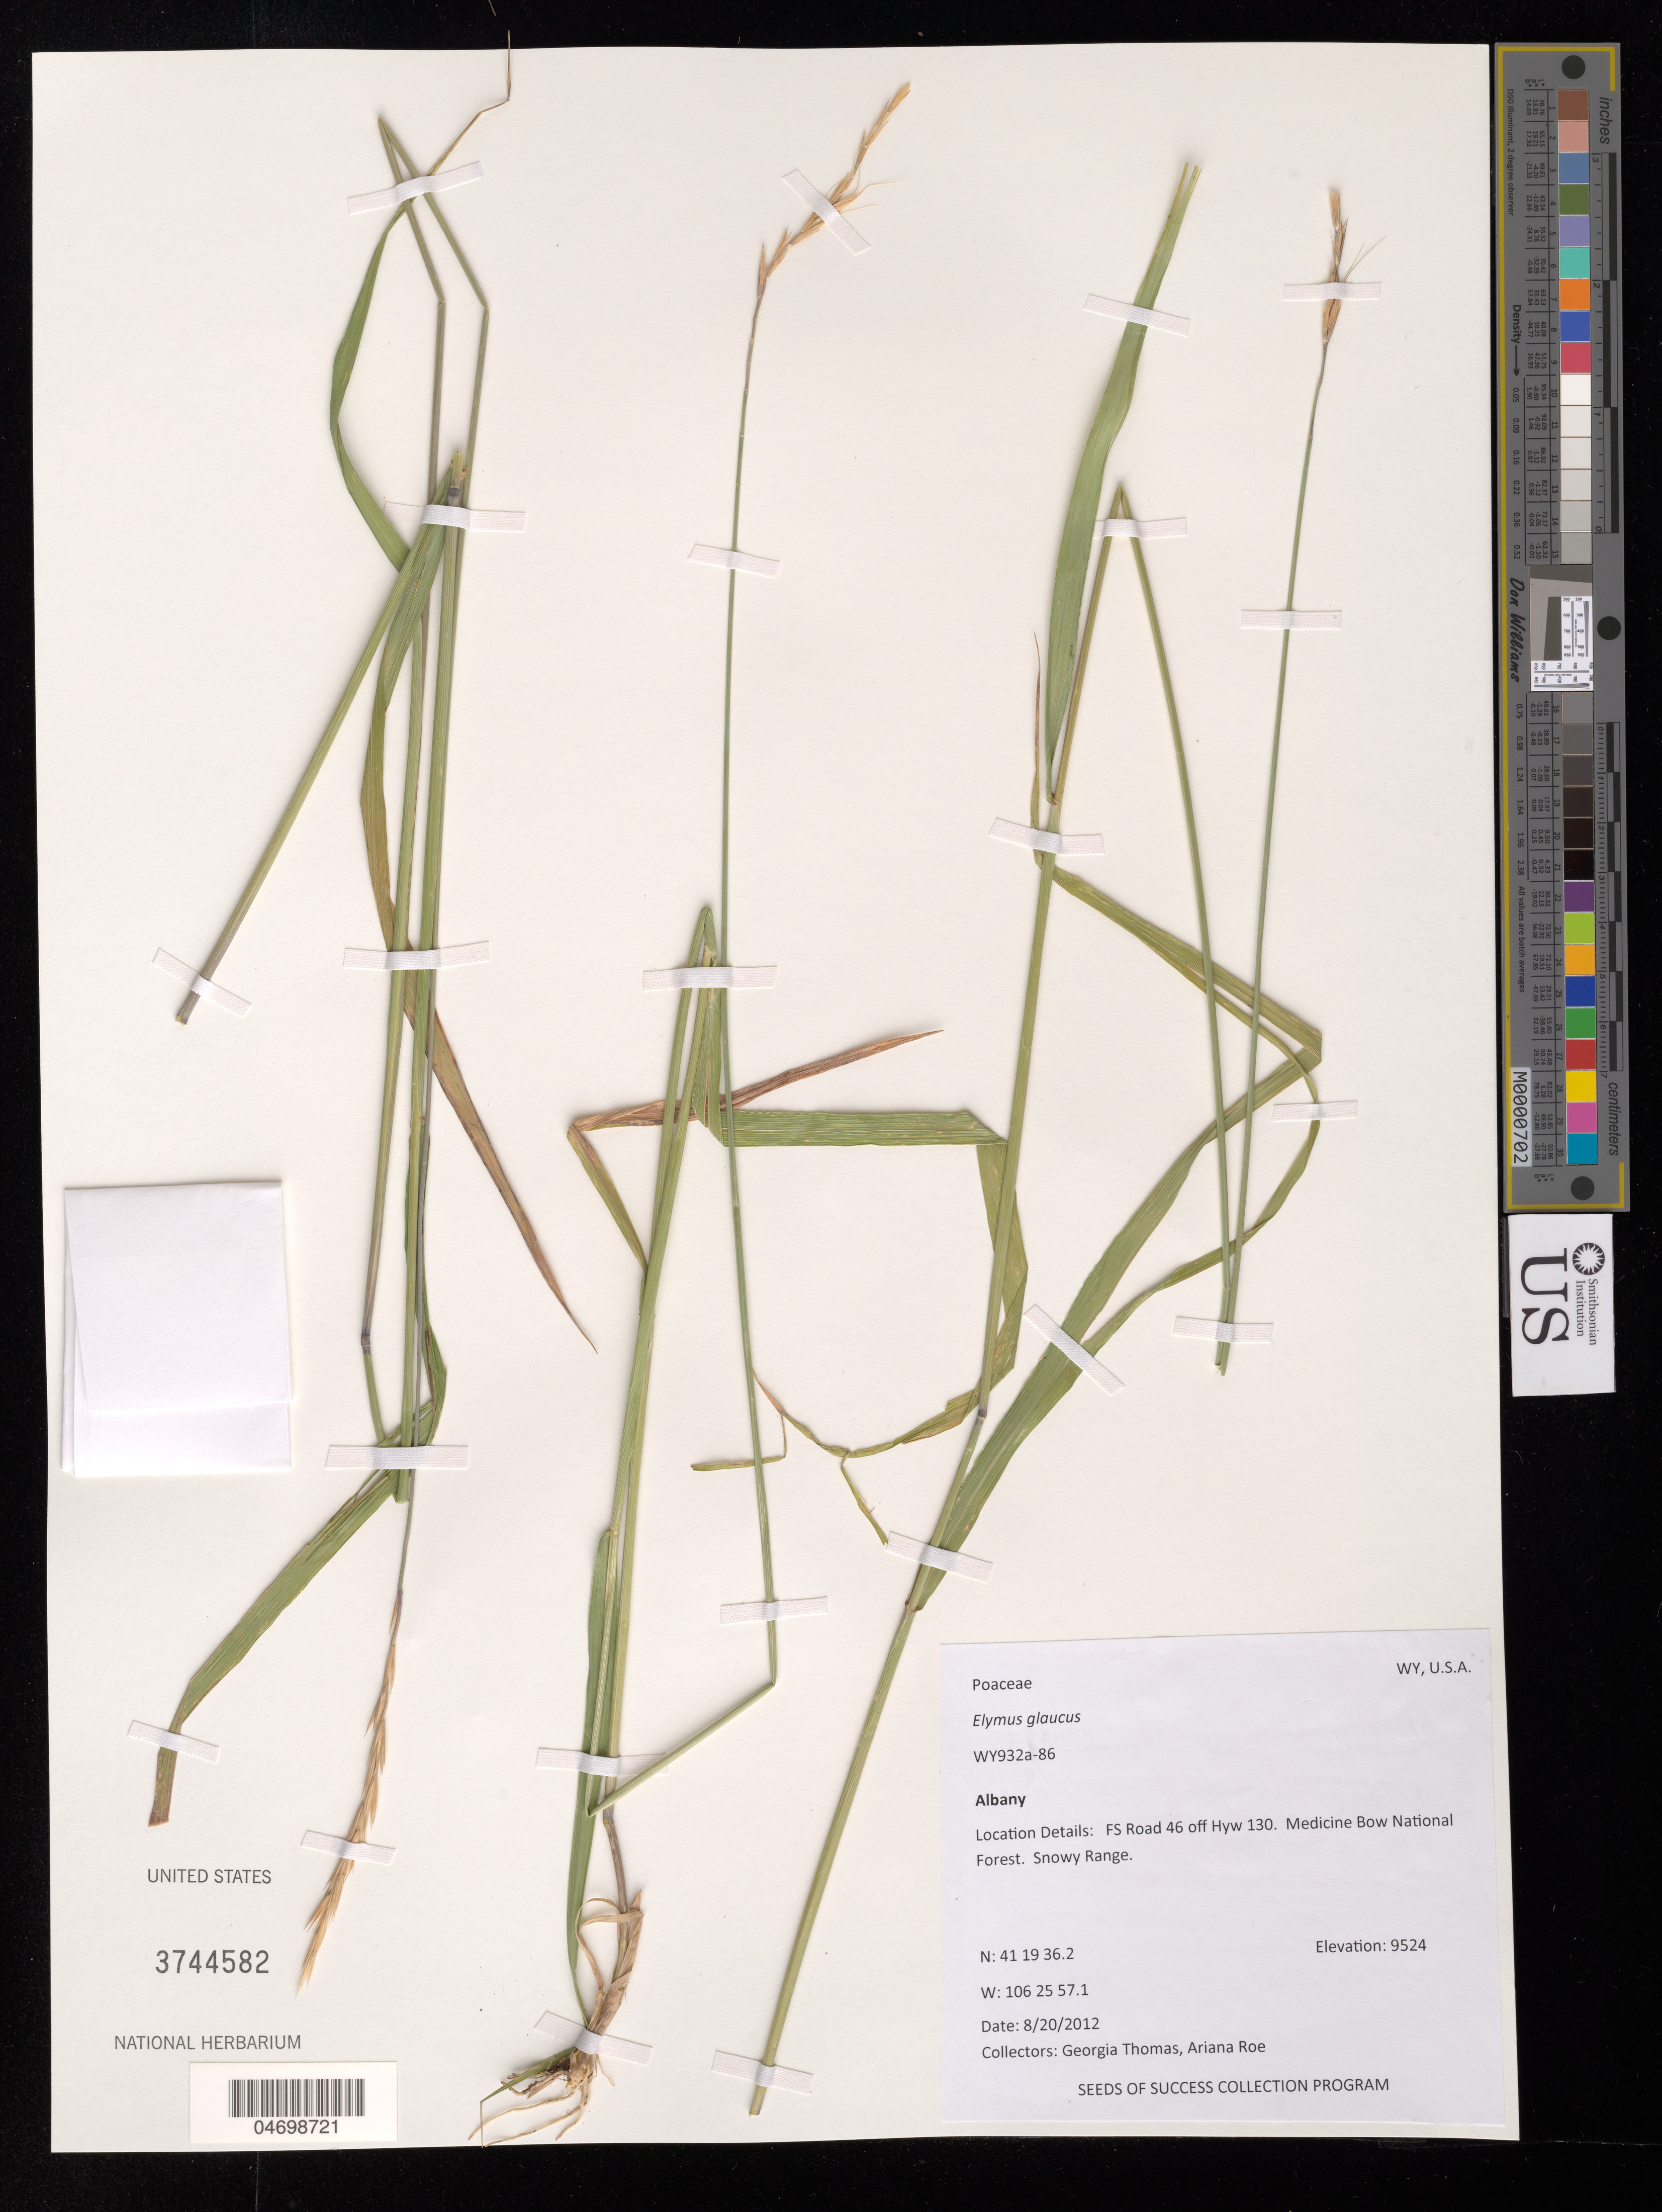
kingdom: Plantae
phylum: Tracheophyta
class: Liliopsida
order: Poales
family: Poaceae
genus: Elymus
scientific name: Elymus glaucus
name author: Buckley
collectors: G. Thomas & A. Roe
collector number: WY932A-86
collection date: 2012-08-20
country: United States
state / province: Wyoming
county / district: Albany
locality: FS Rd. 46 off Hwy 130. Medicine Bow National Forest. Snowy Range.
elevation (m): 2903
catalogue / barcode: US 3744582